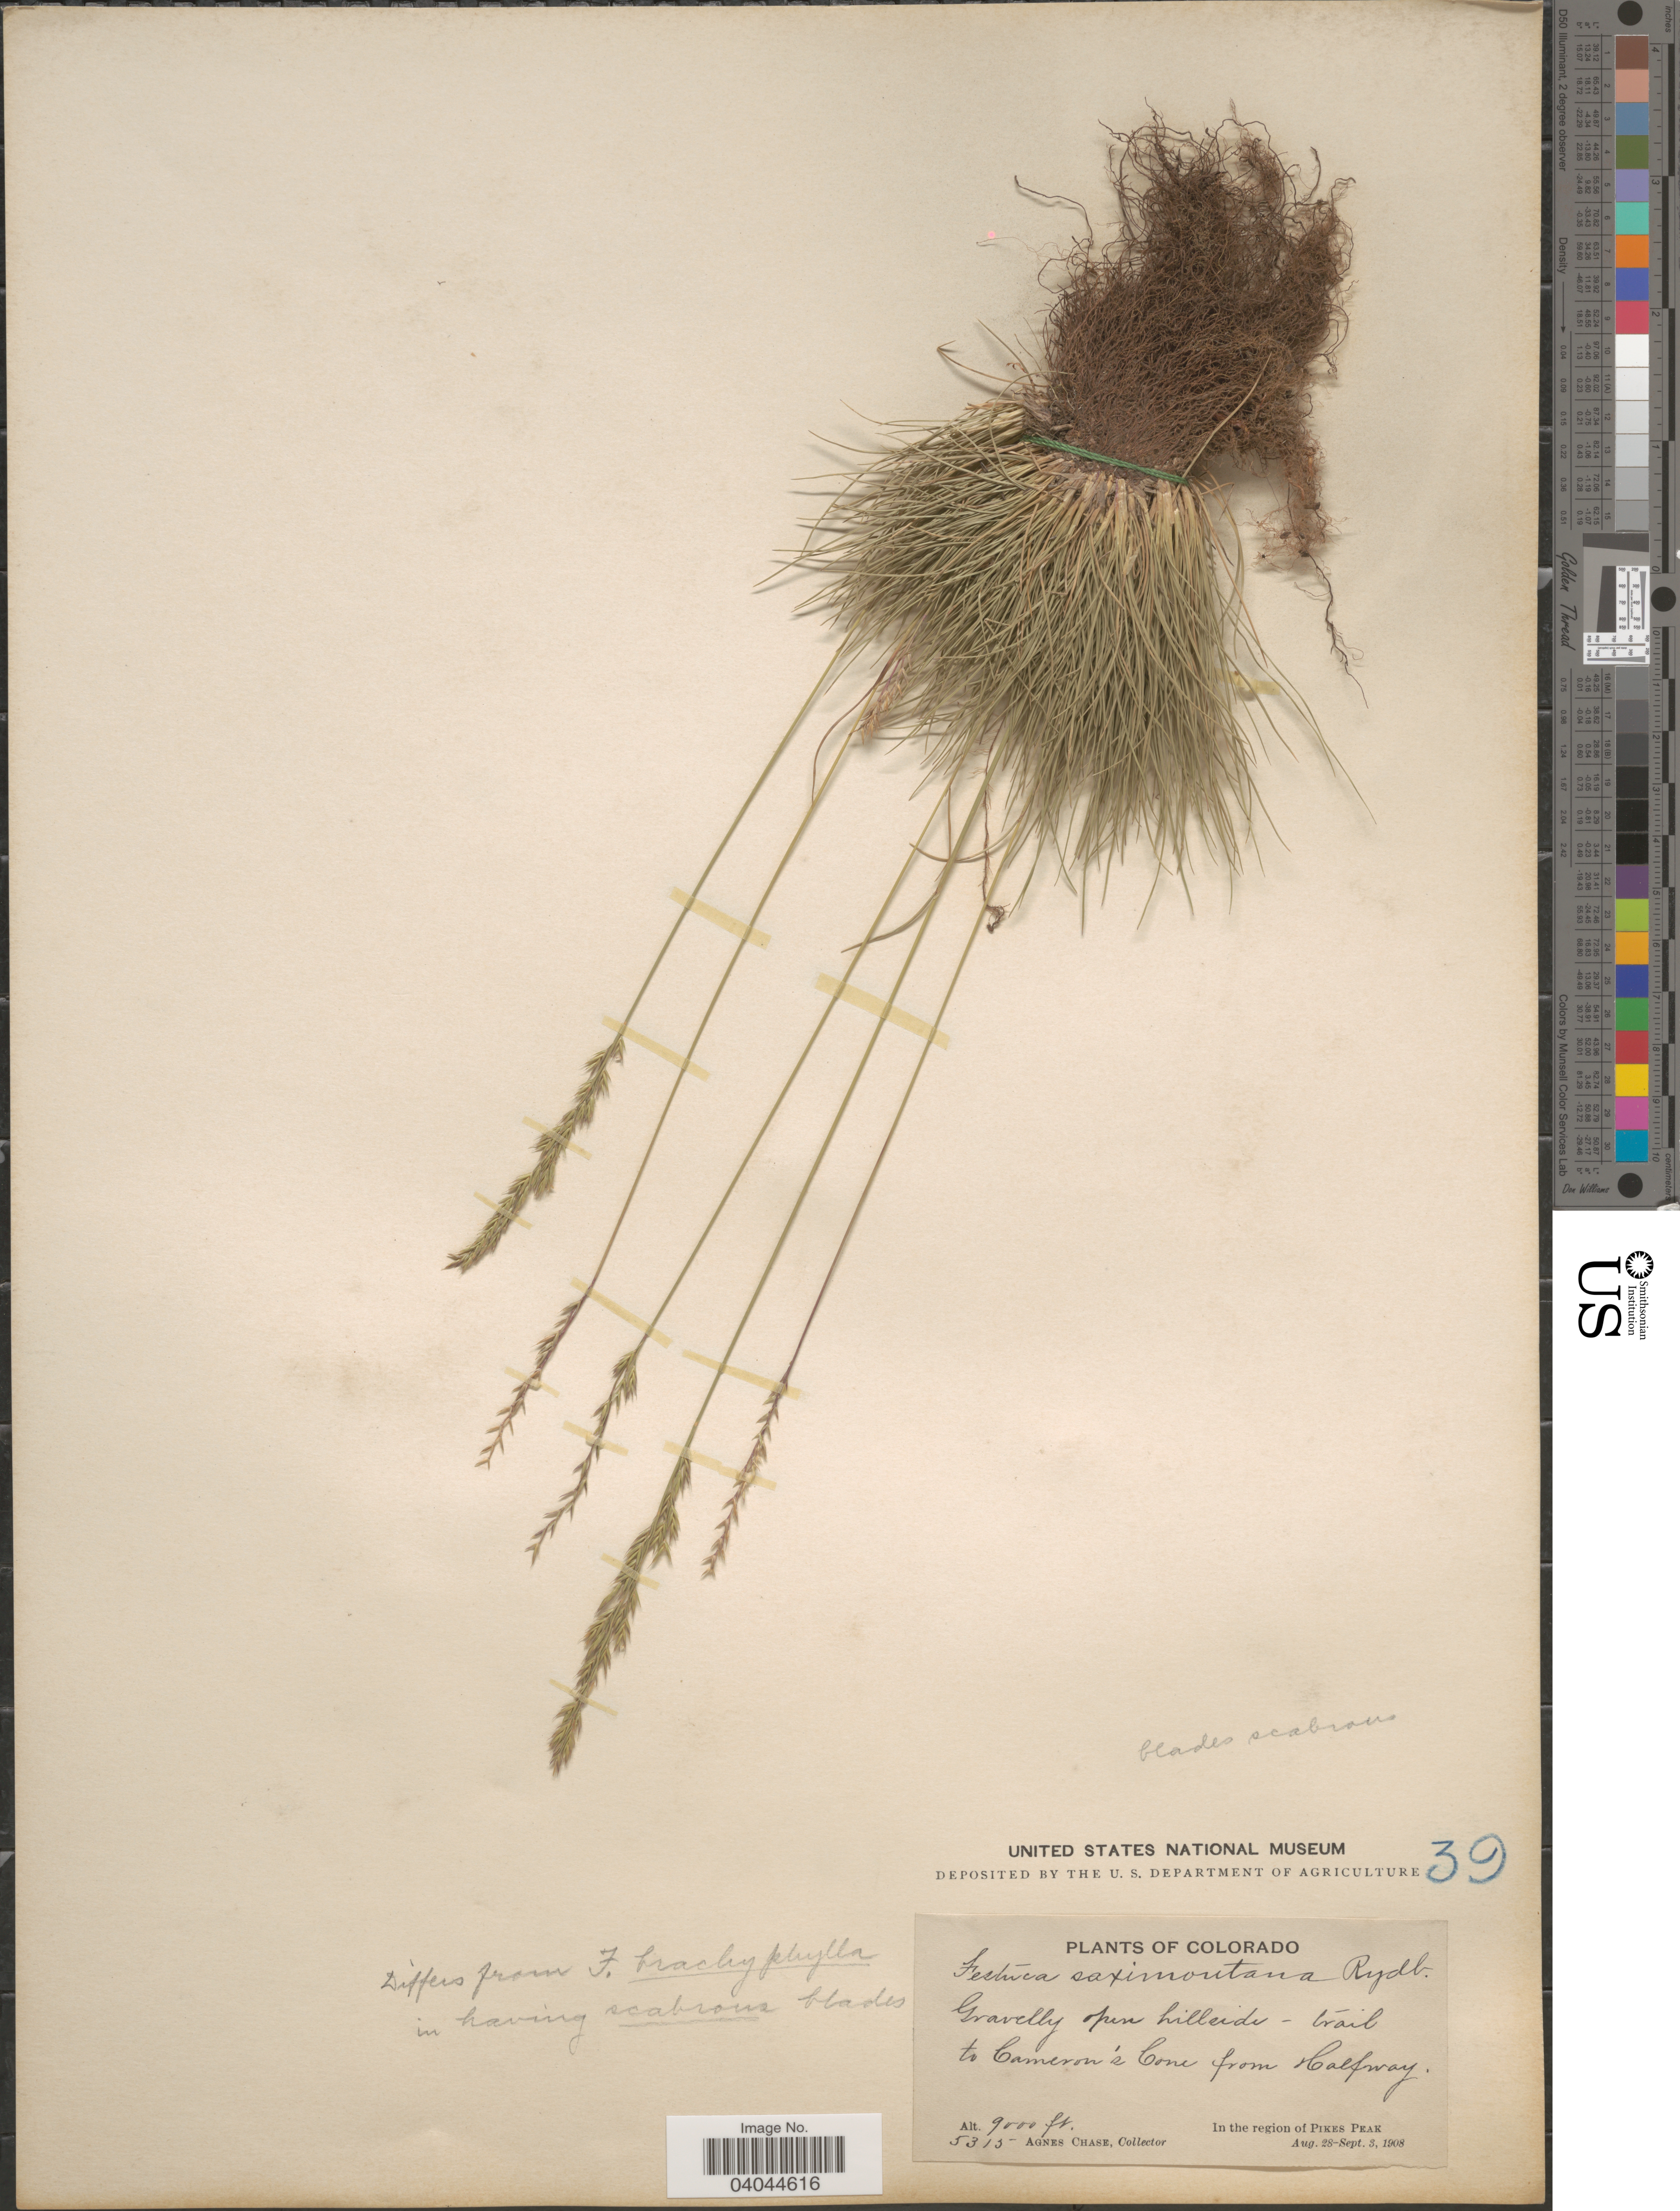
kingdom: Plantae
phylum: Tracheophyta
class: Liliopsida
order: Poales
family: Poaceae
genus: Festuca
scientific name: Festuca ovina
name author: L.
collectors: A. Chase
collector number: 5315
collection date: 1908-08-28/1908-09-03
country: United States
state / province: Colorado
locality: Gravelly open hillside - trail to Cameron's Cone from Halfway. In the region of Pikes Peak.